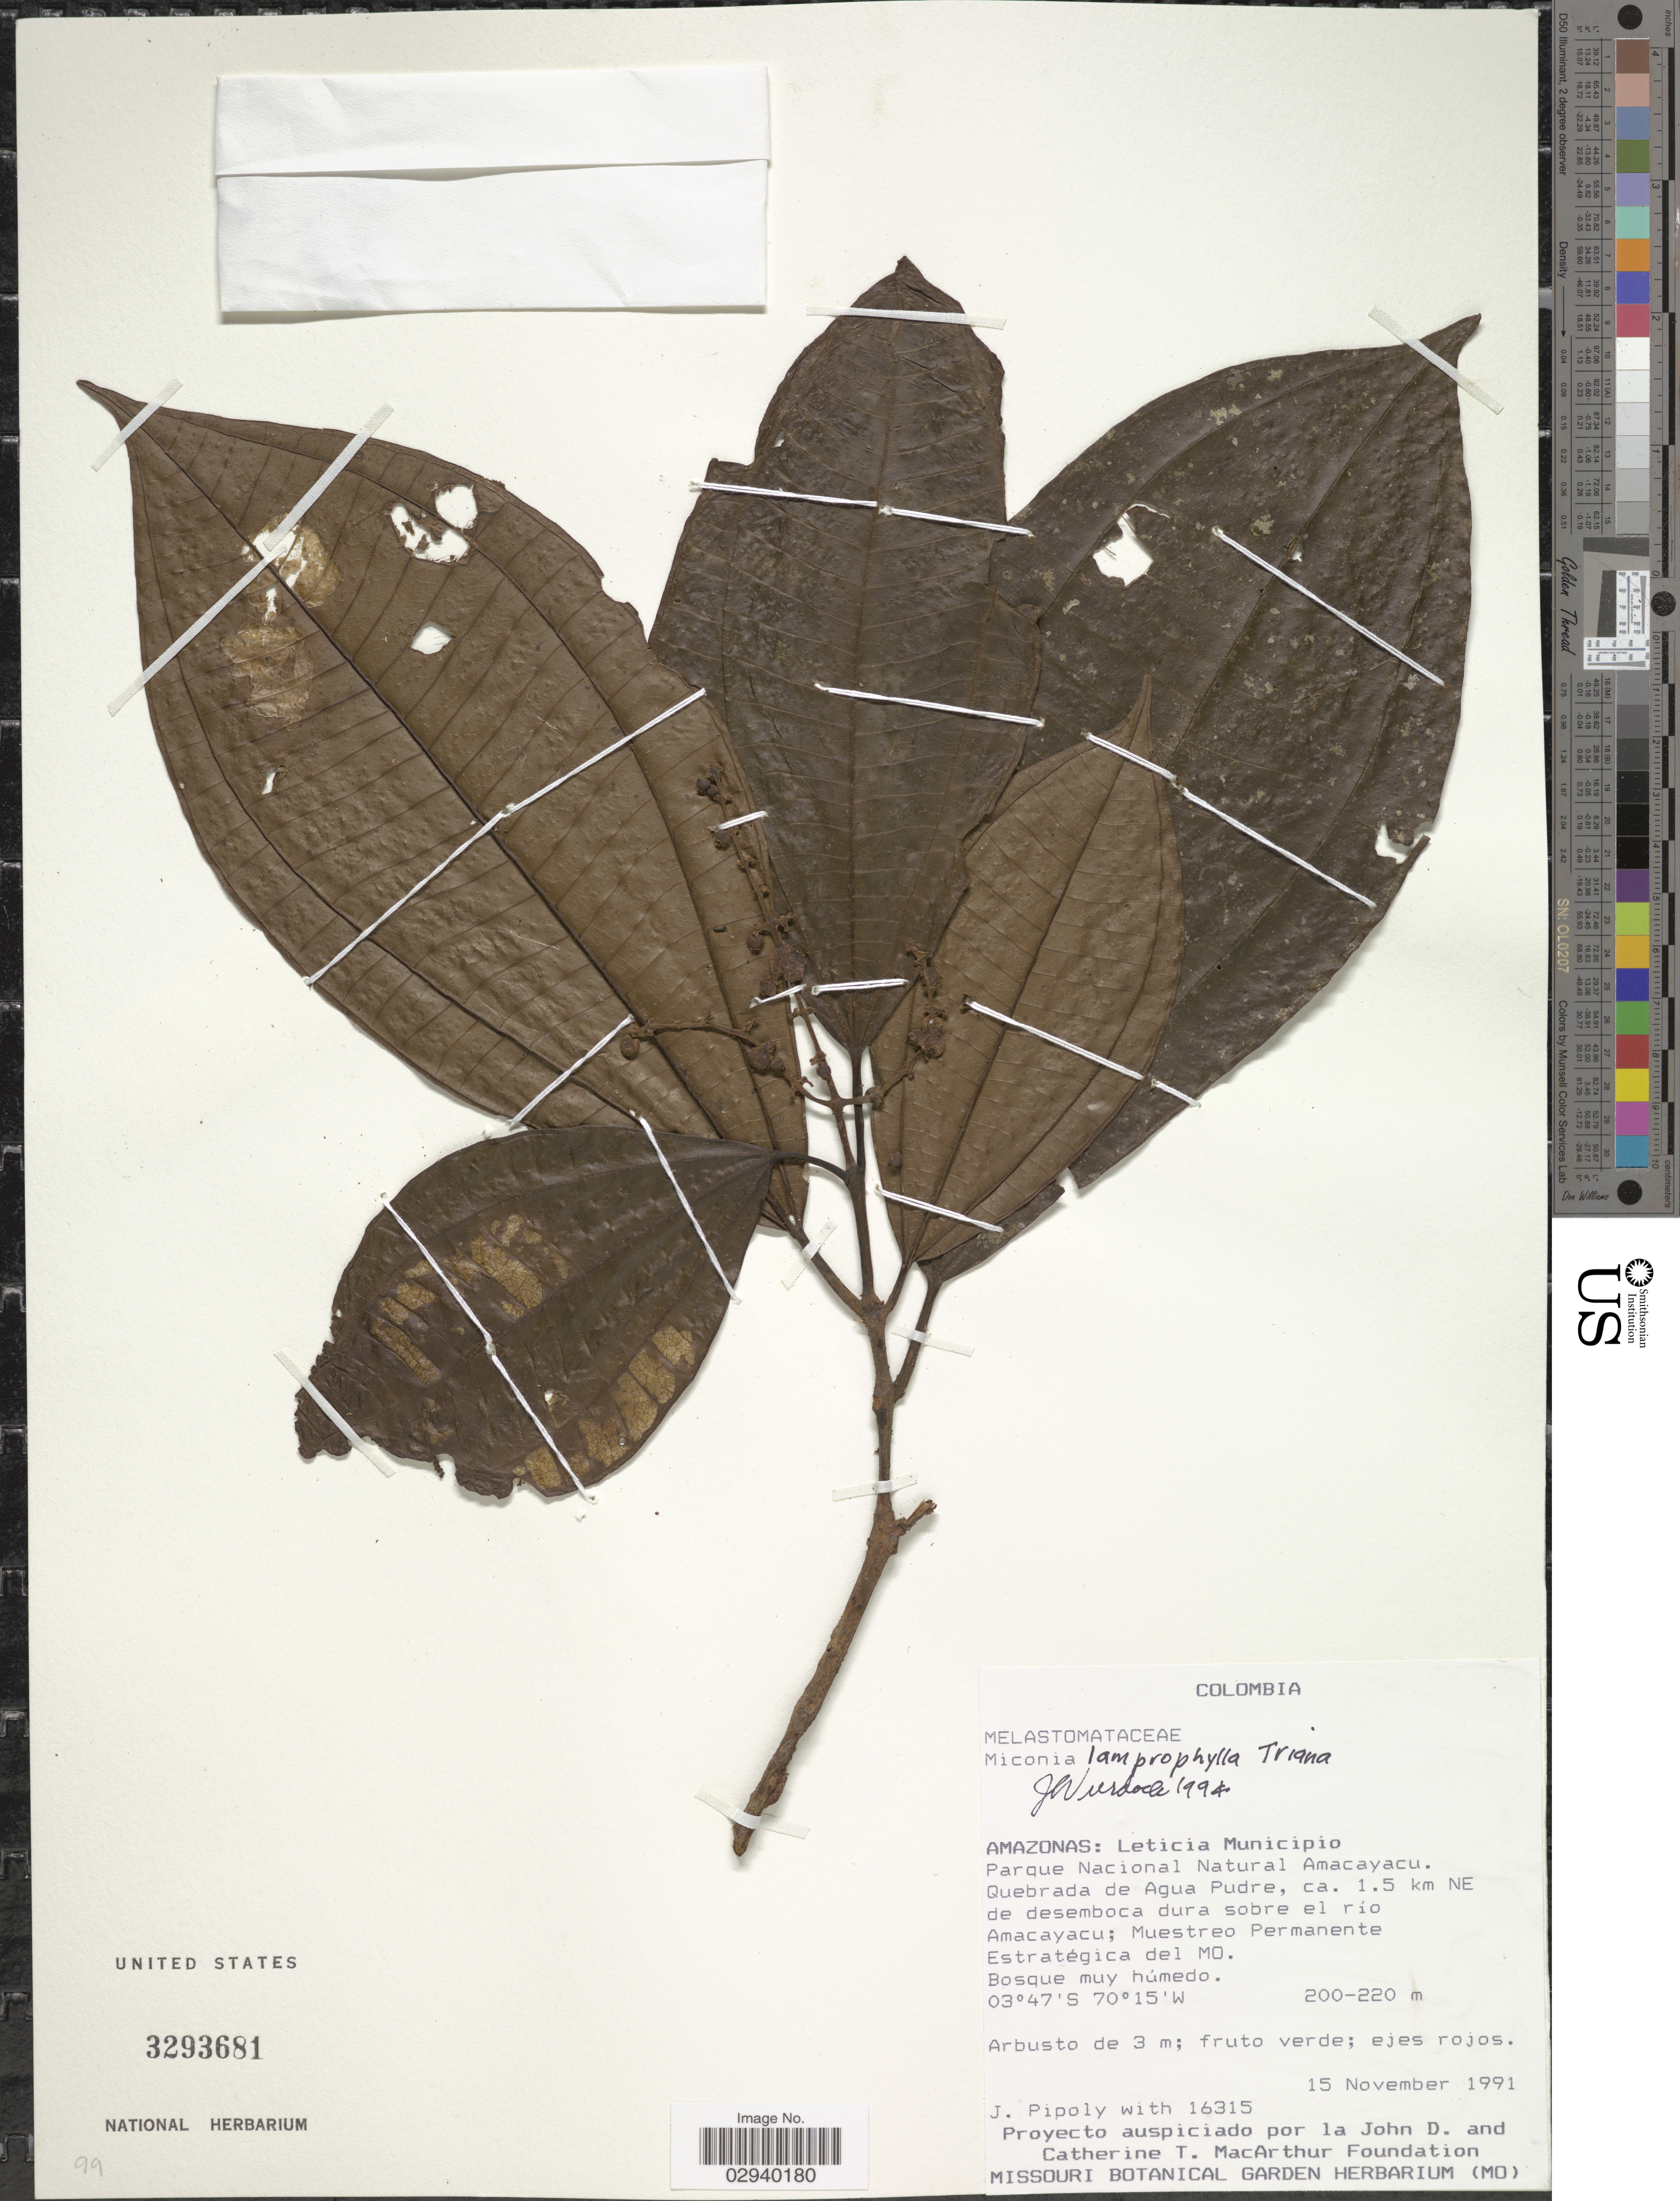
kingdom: Plantae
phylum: Tracheophyta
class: Magnoliopsida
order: Myrtales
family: Melastomataceae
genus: Miconia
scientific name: Miconia lamprophylla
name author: Triana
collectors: J. Piploy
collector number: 16315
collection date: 1991-11-15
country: Colombia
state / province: Amazônas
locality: Leticia Municipio. Parque Nacional Natural Amacayacu. Quebrada de Agua Pudre, ca. 1.5 km NE de desemboca dura sobre el río Amayacu; Muestreo Permanente Estratégica del MO.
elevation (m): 200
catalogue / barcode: US 3293681